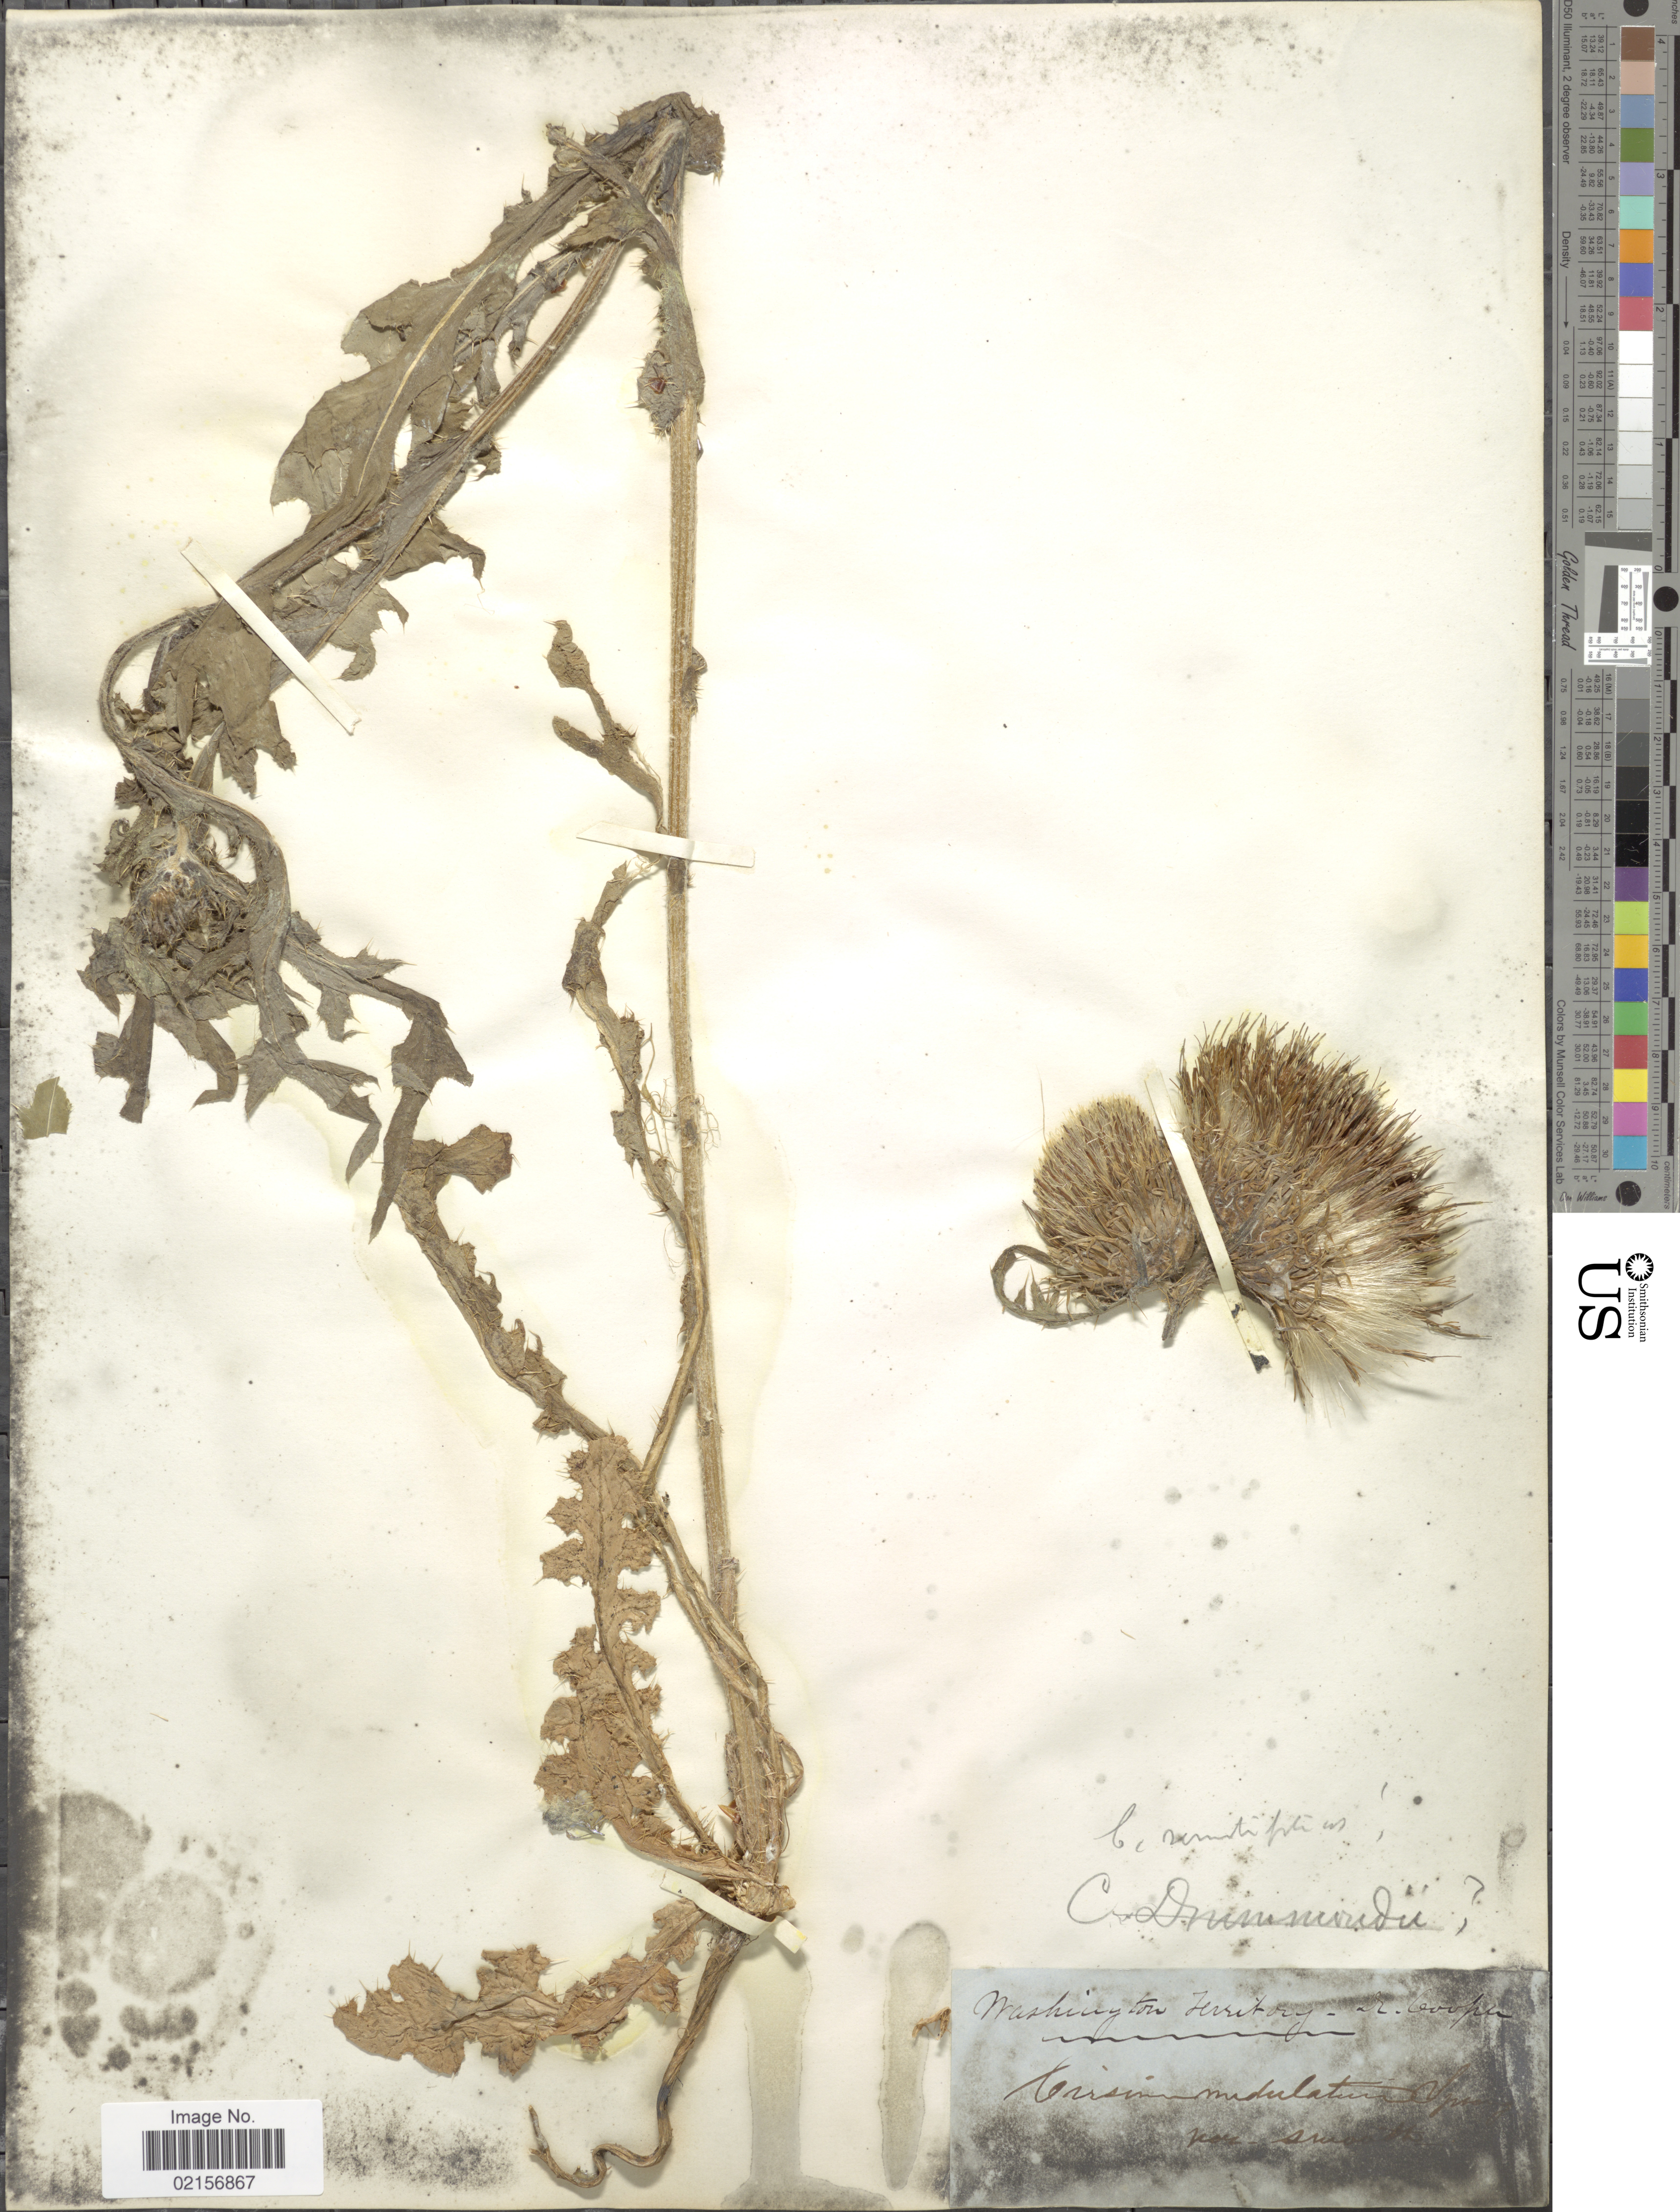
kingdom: Plantae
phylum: Tracheophyta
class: Magnoliopsida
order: Asterales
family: Asteraceae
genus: Cirsium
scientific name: Cirsium edule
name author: Nutt.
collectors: -. Cooper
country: United States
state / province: Washington